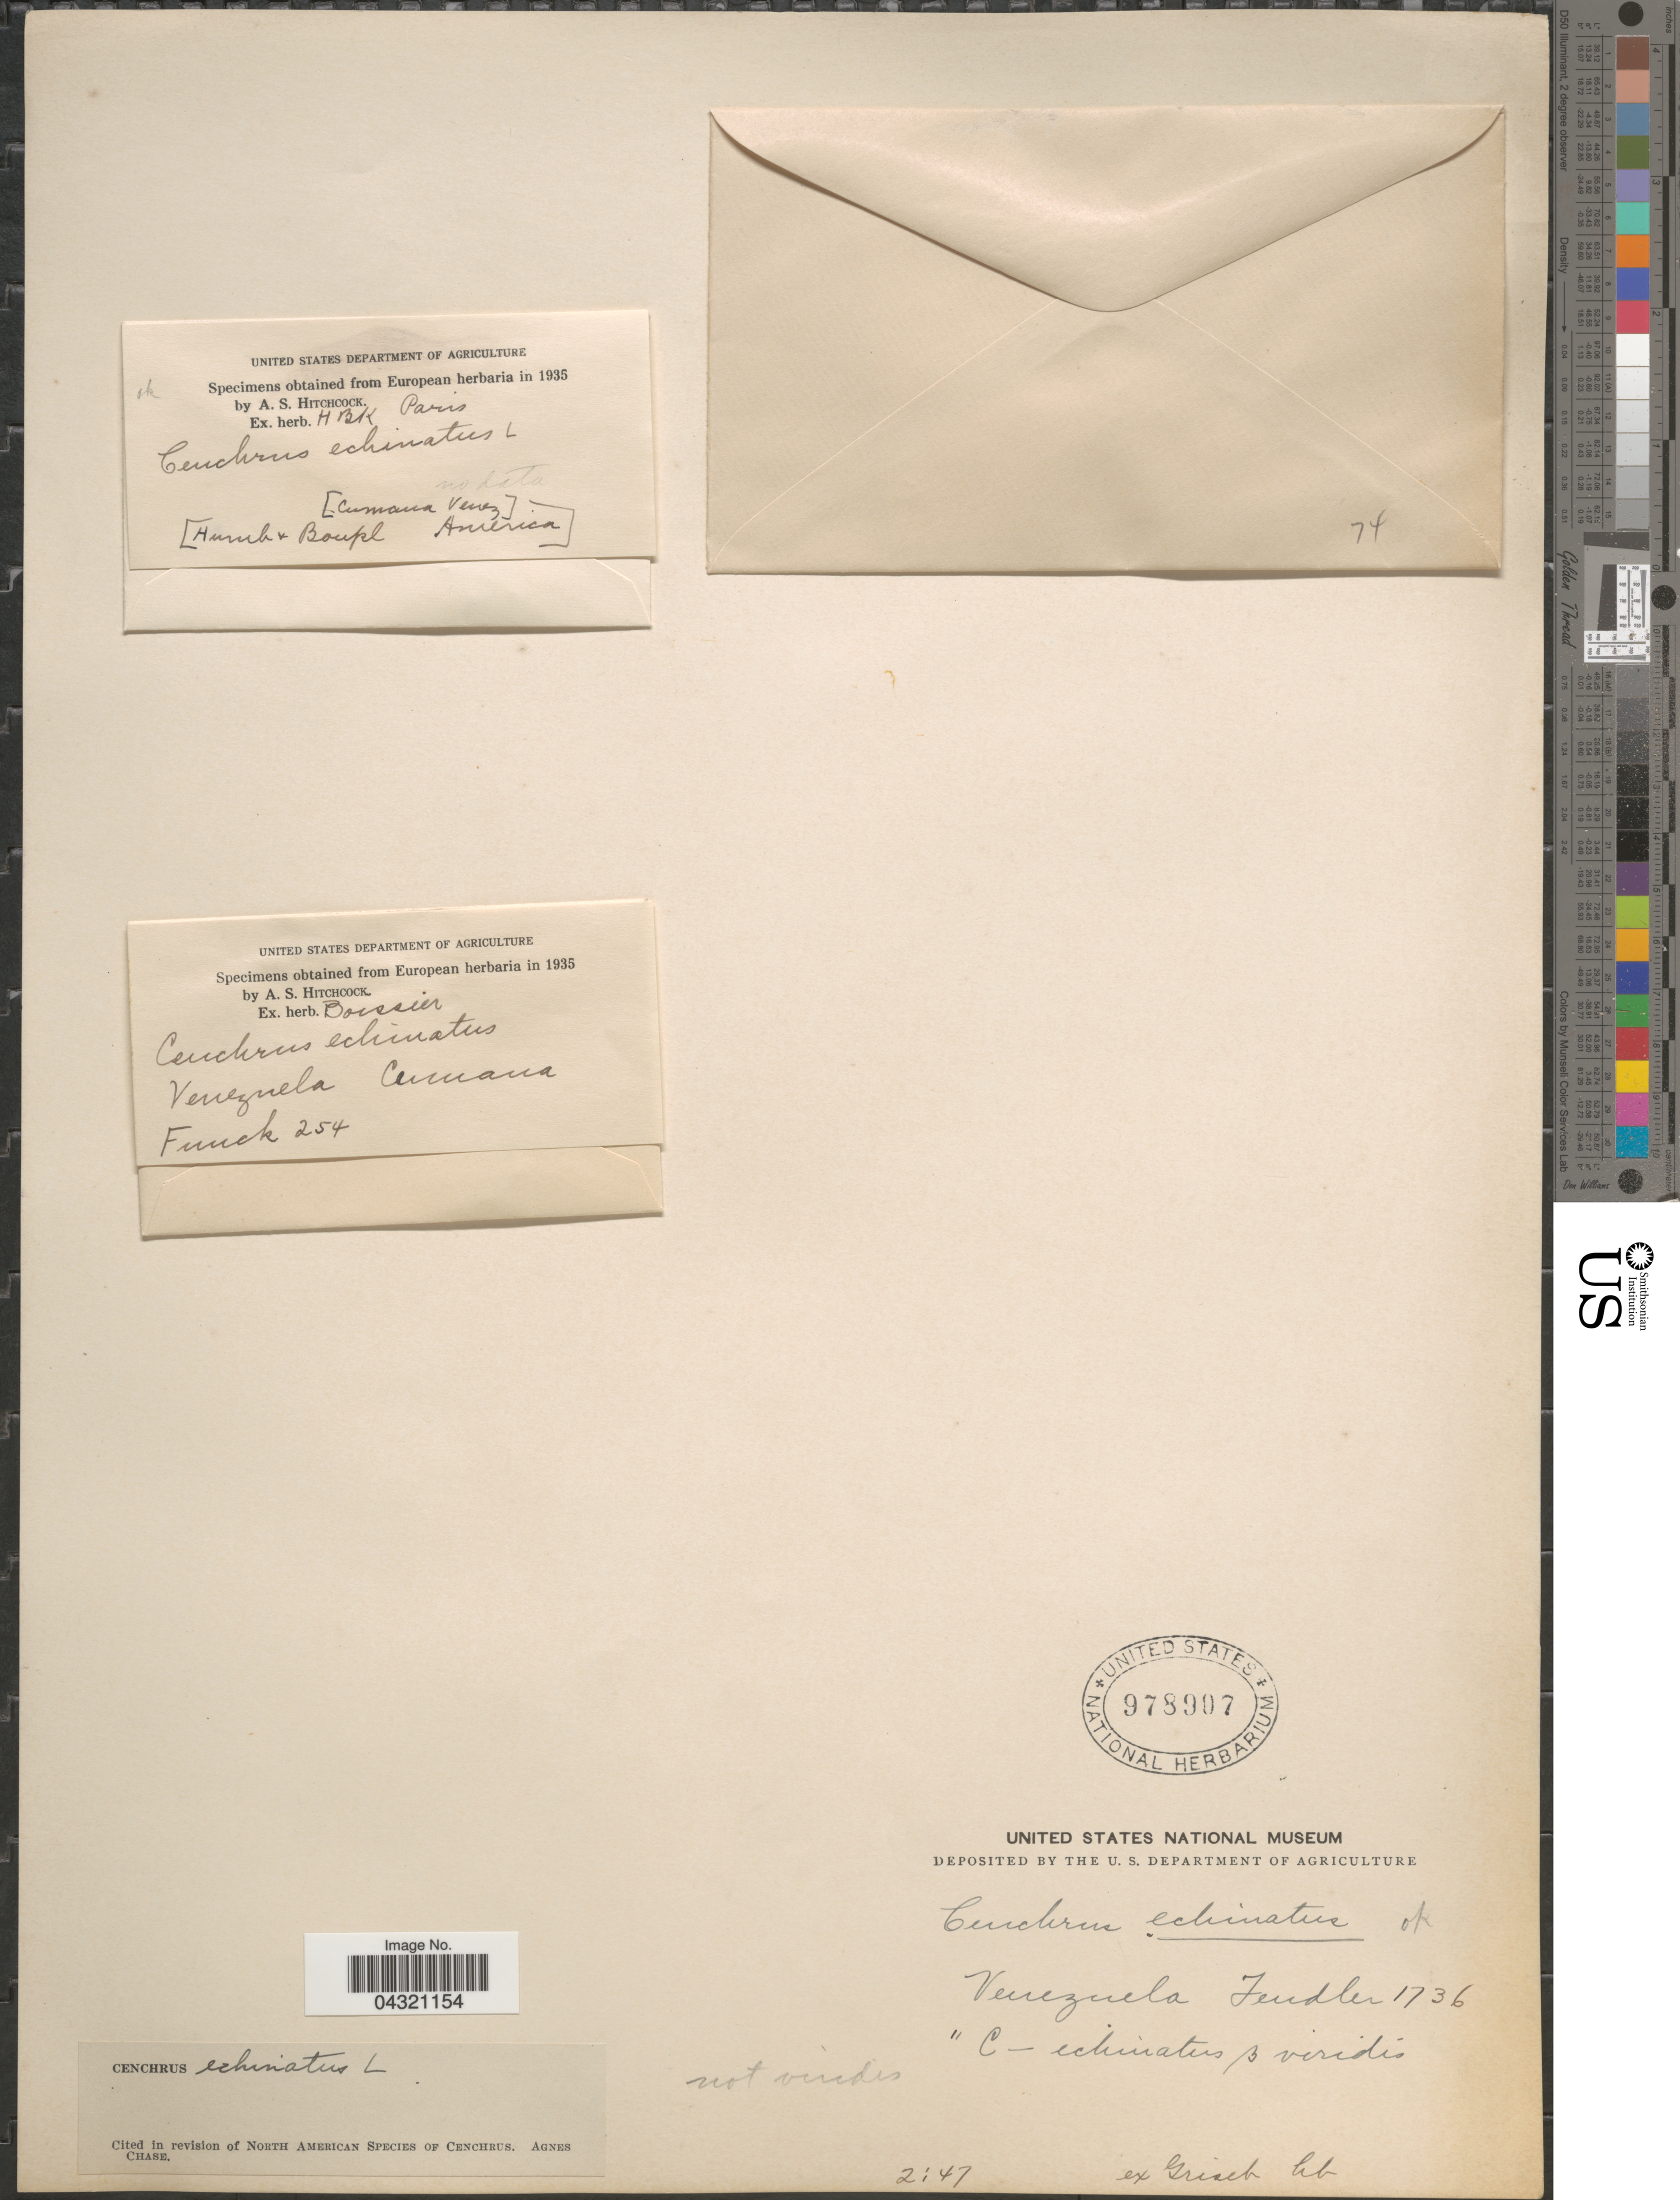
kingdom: Plantae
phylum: Tracheophyta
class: Liliopsida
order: Poales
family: Poaceae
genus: Cenchrus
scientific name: Cenchrus echinatus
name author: L.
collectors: -. Funck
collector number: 254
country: Venezuela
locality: Cumana.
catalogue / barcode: US 978907-2